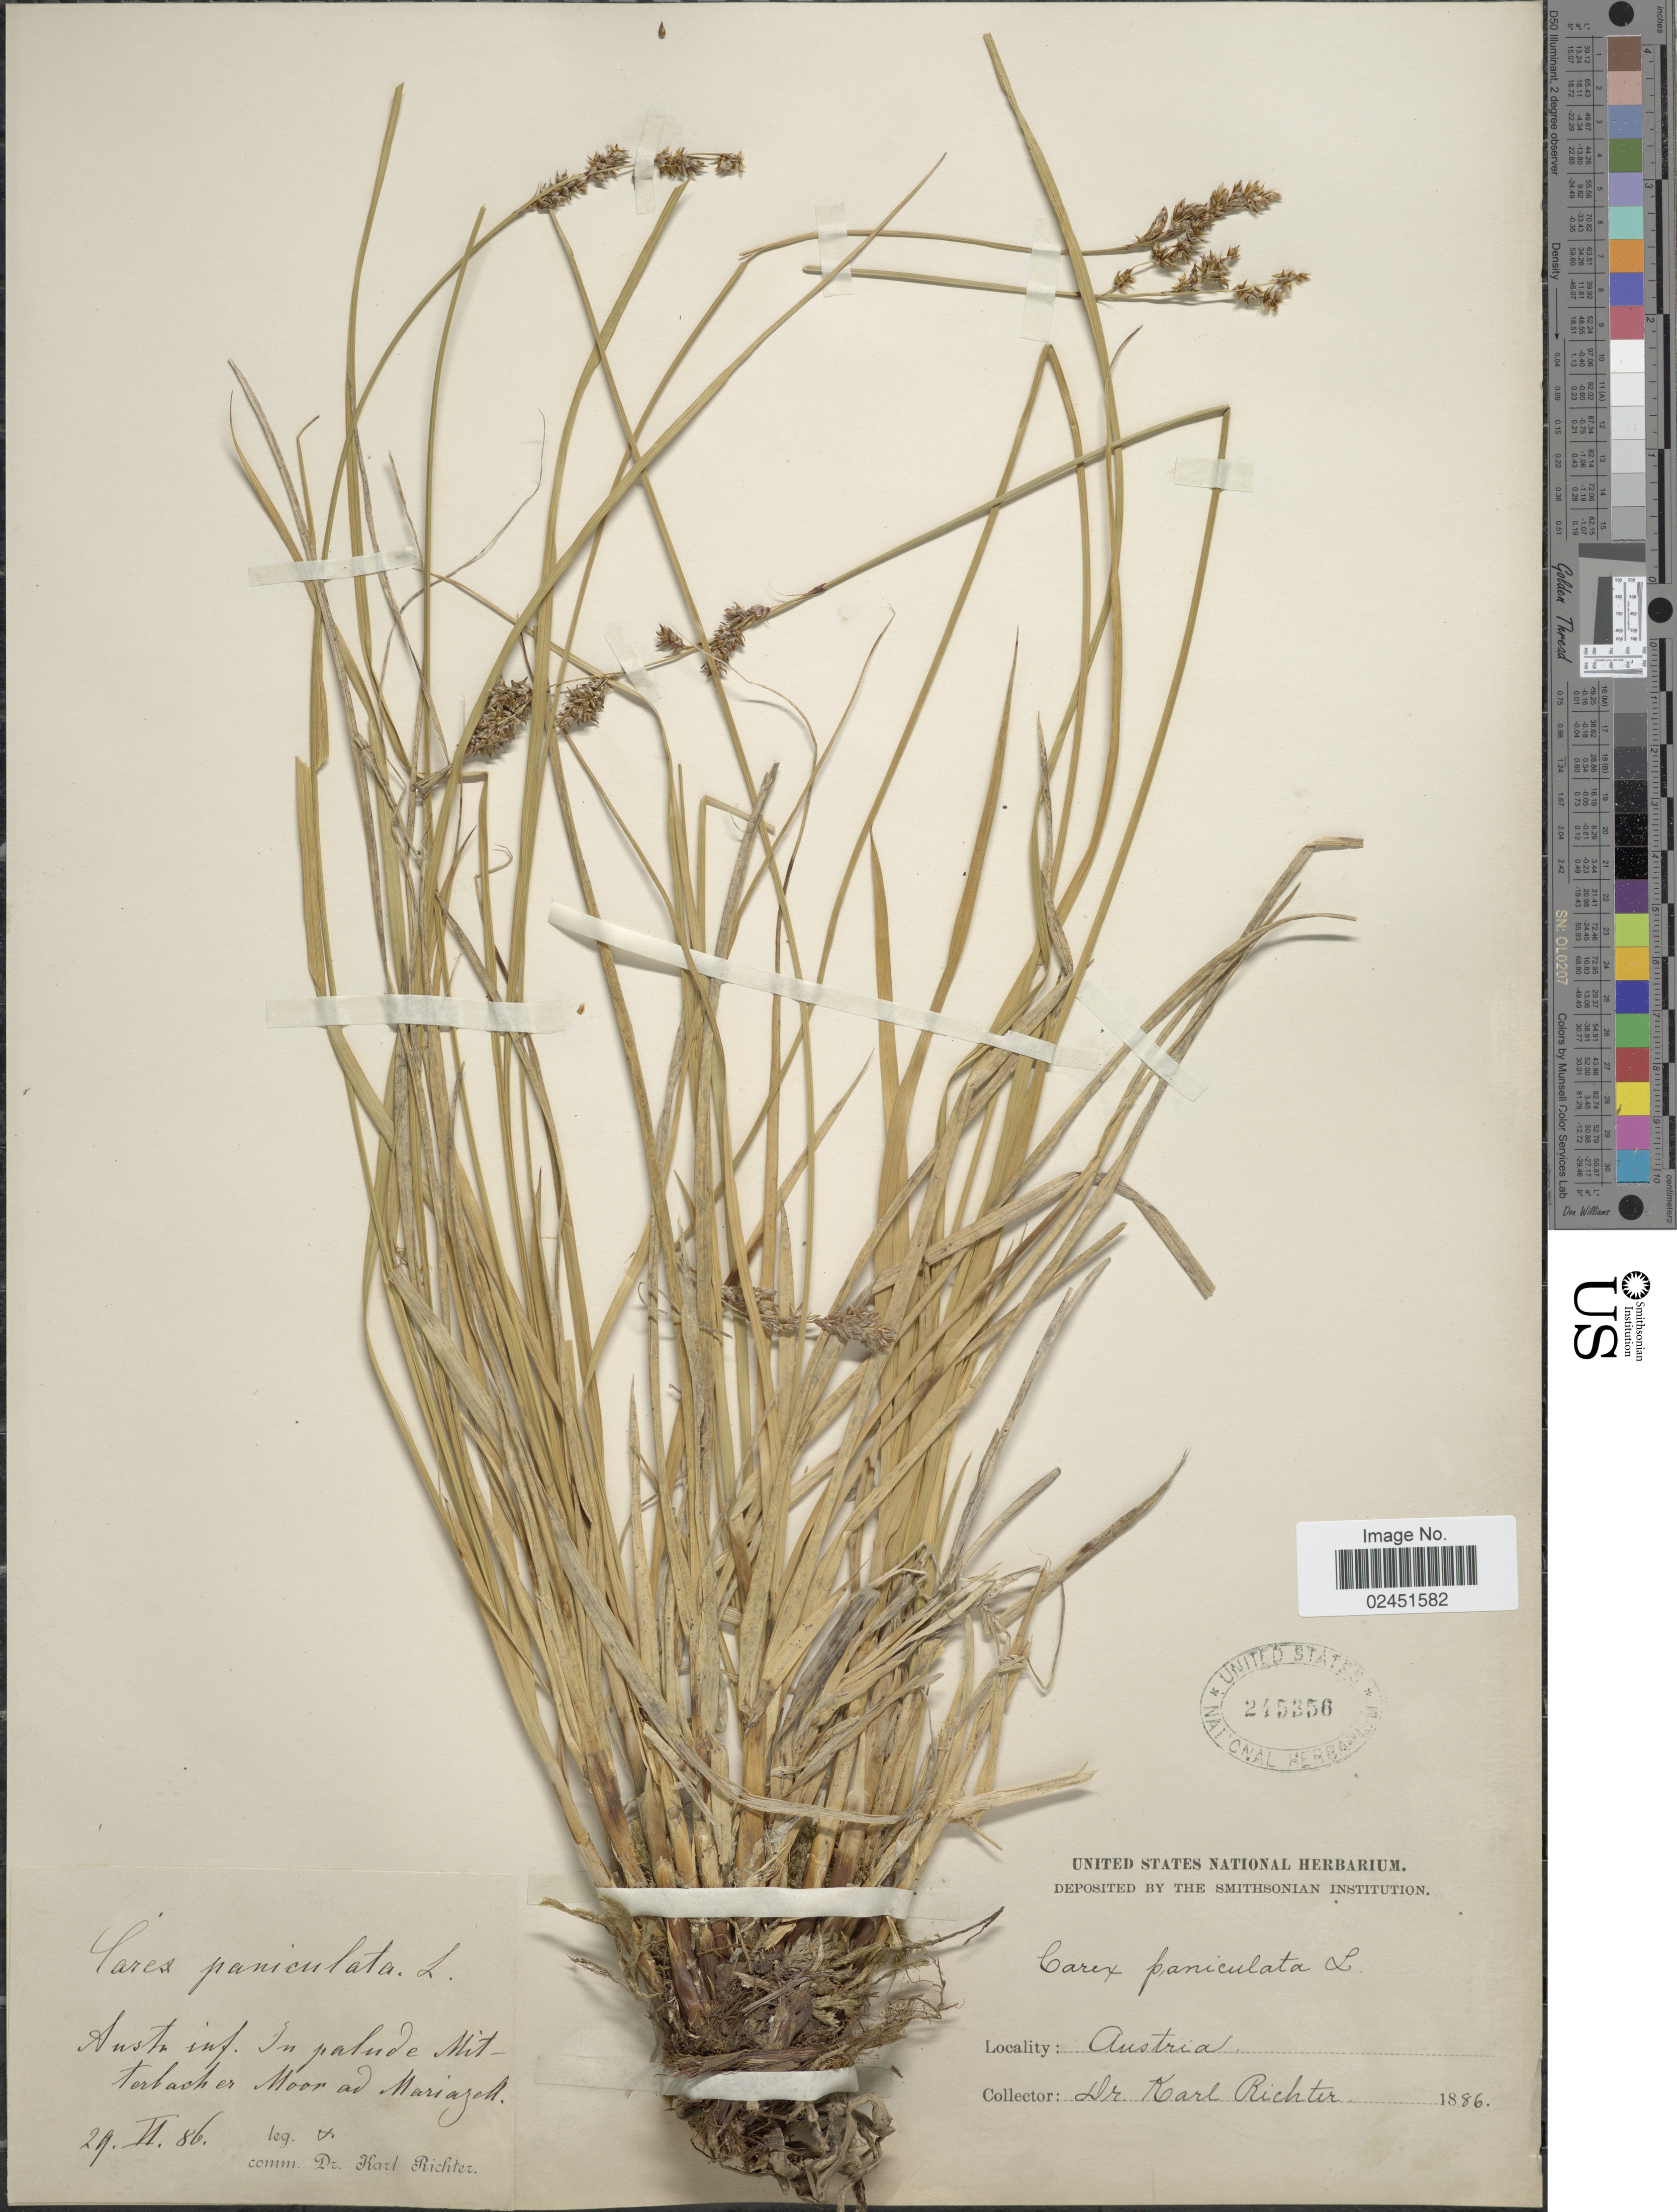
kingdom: Plantae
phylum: Tracheophyta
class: Liliopsida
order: Poales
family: Cyperaceae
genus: Carex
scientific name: Carex paniculata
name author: L.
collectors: K. Richter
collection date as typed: Transcribed d/m/y: 29/2/86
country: Austria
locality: Austr inf. In palude Mitterbacher Moor ad Mariazell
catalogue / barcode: US 245356